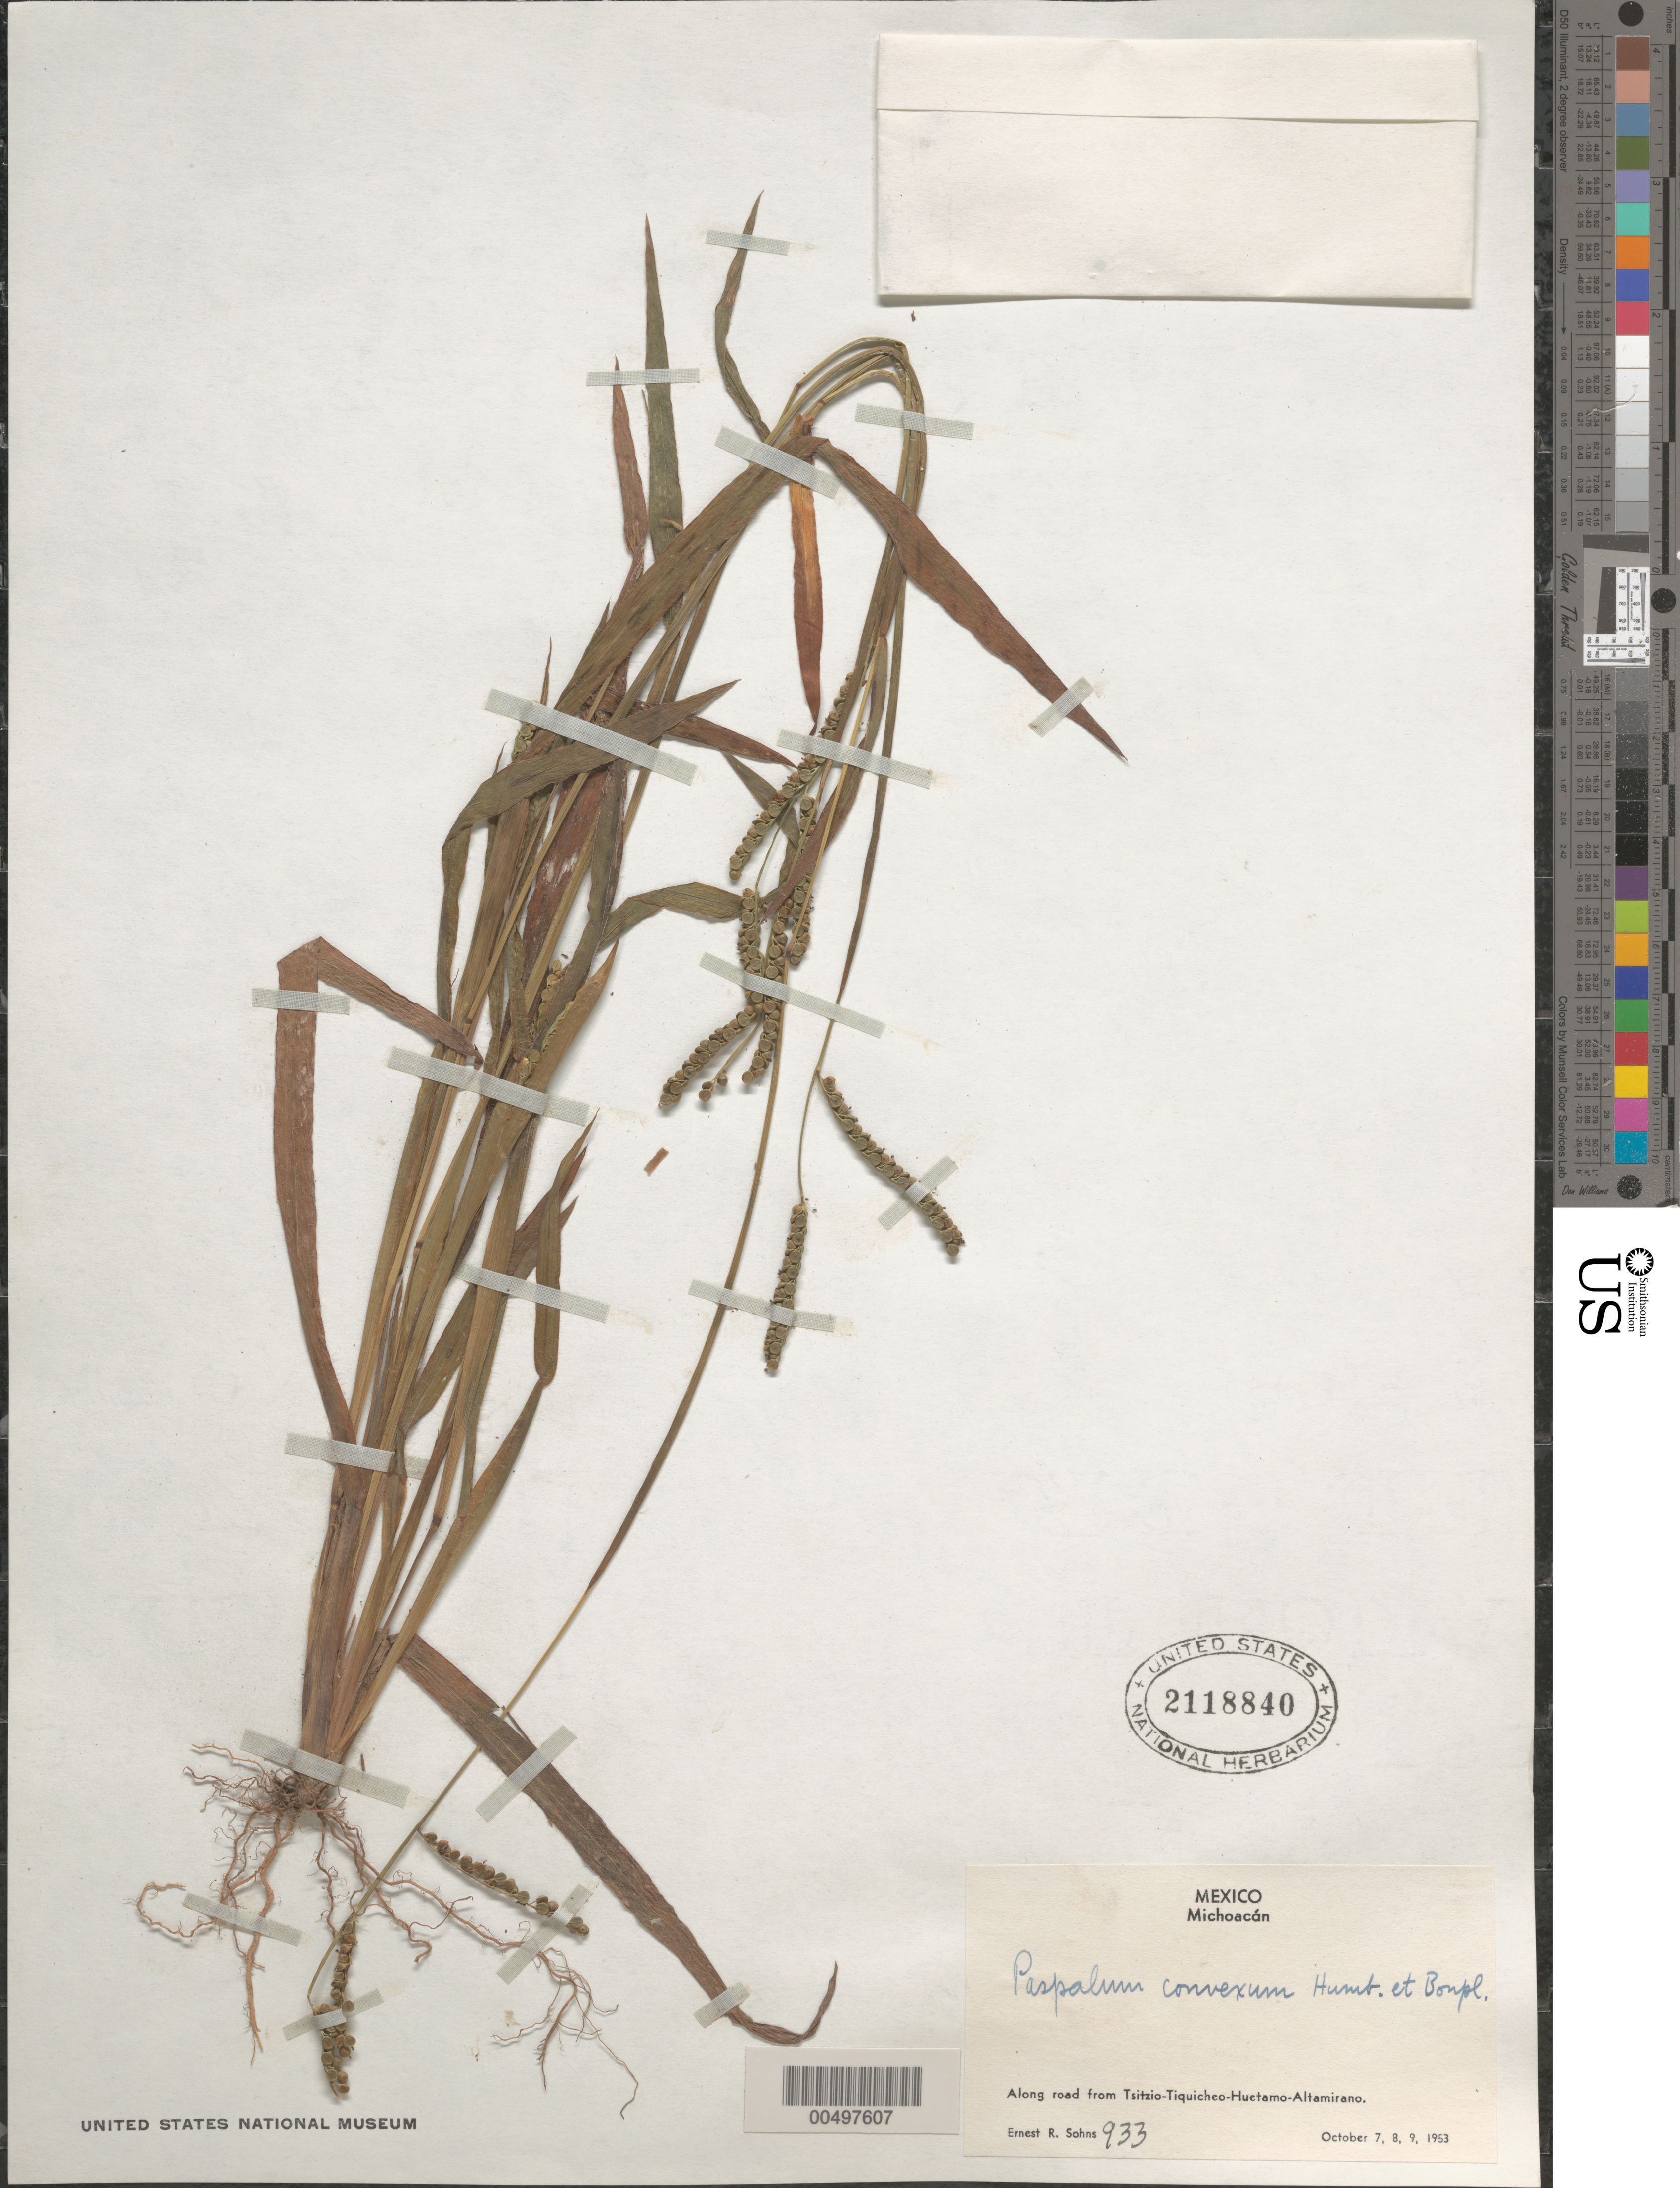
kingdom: Plantae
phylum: Tracheophyta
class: Liliopsida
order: Poales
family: Poaceae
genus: Paspalum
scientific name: Paspalum convexum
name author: Humb. & Bonpl. ex Flüggé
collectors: E. R. Sohns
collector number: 933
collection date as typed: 7 Oct 1953 to 9 Oct 1953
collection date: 1953-10-07/1953-10-09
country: Mexico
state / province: Michoacán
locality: Along rd from Tsitzio-Tiquicheo-Huetamo-Altamirano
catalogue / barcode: US 2118840